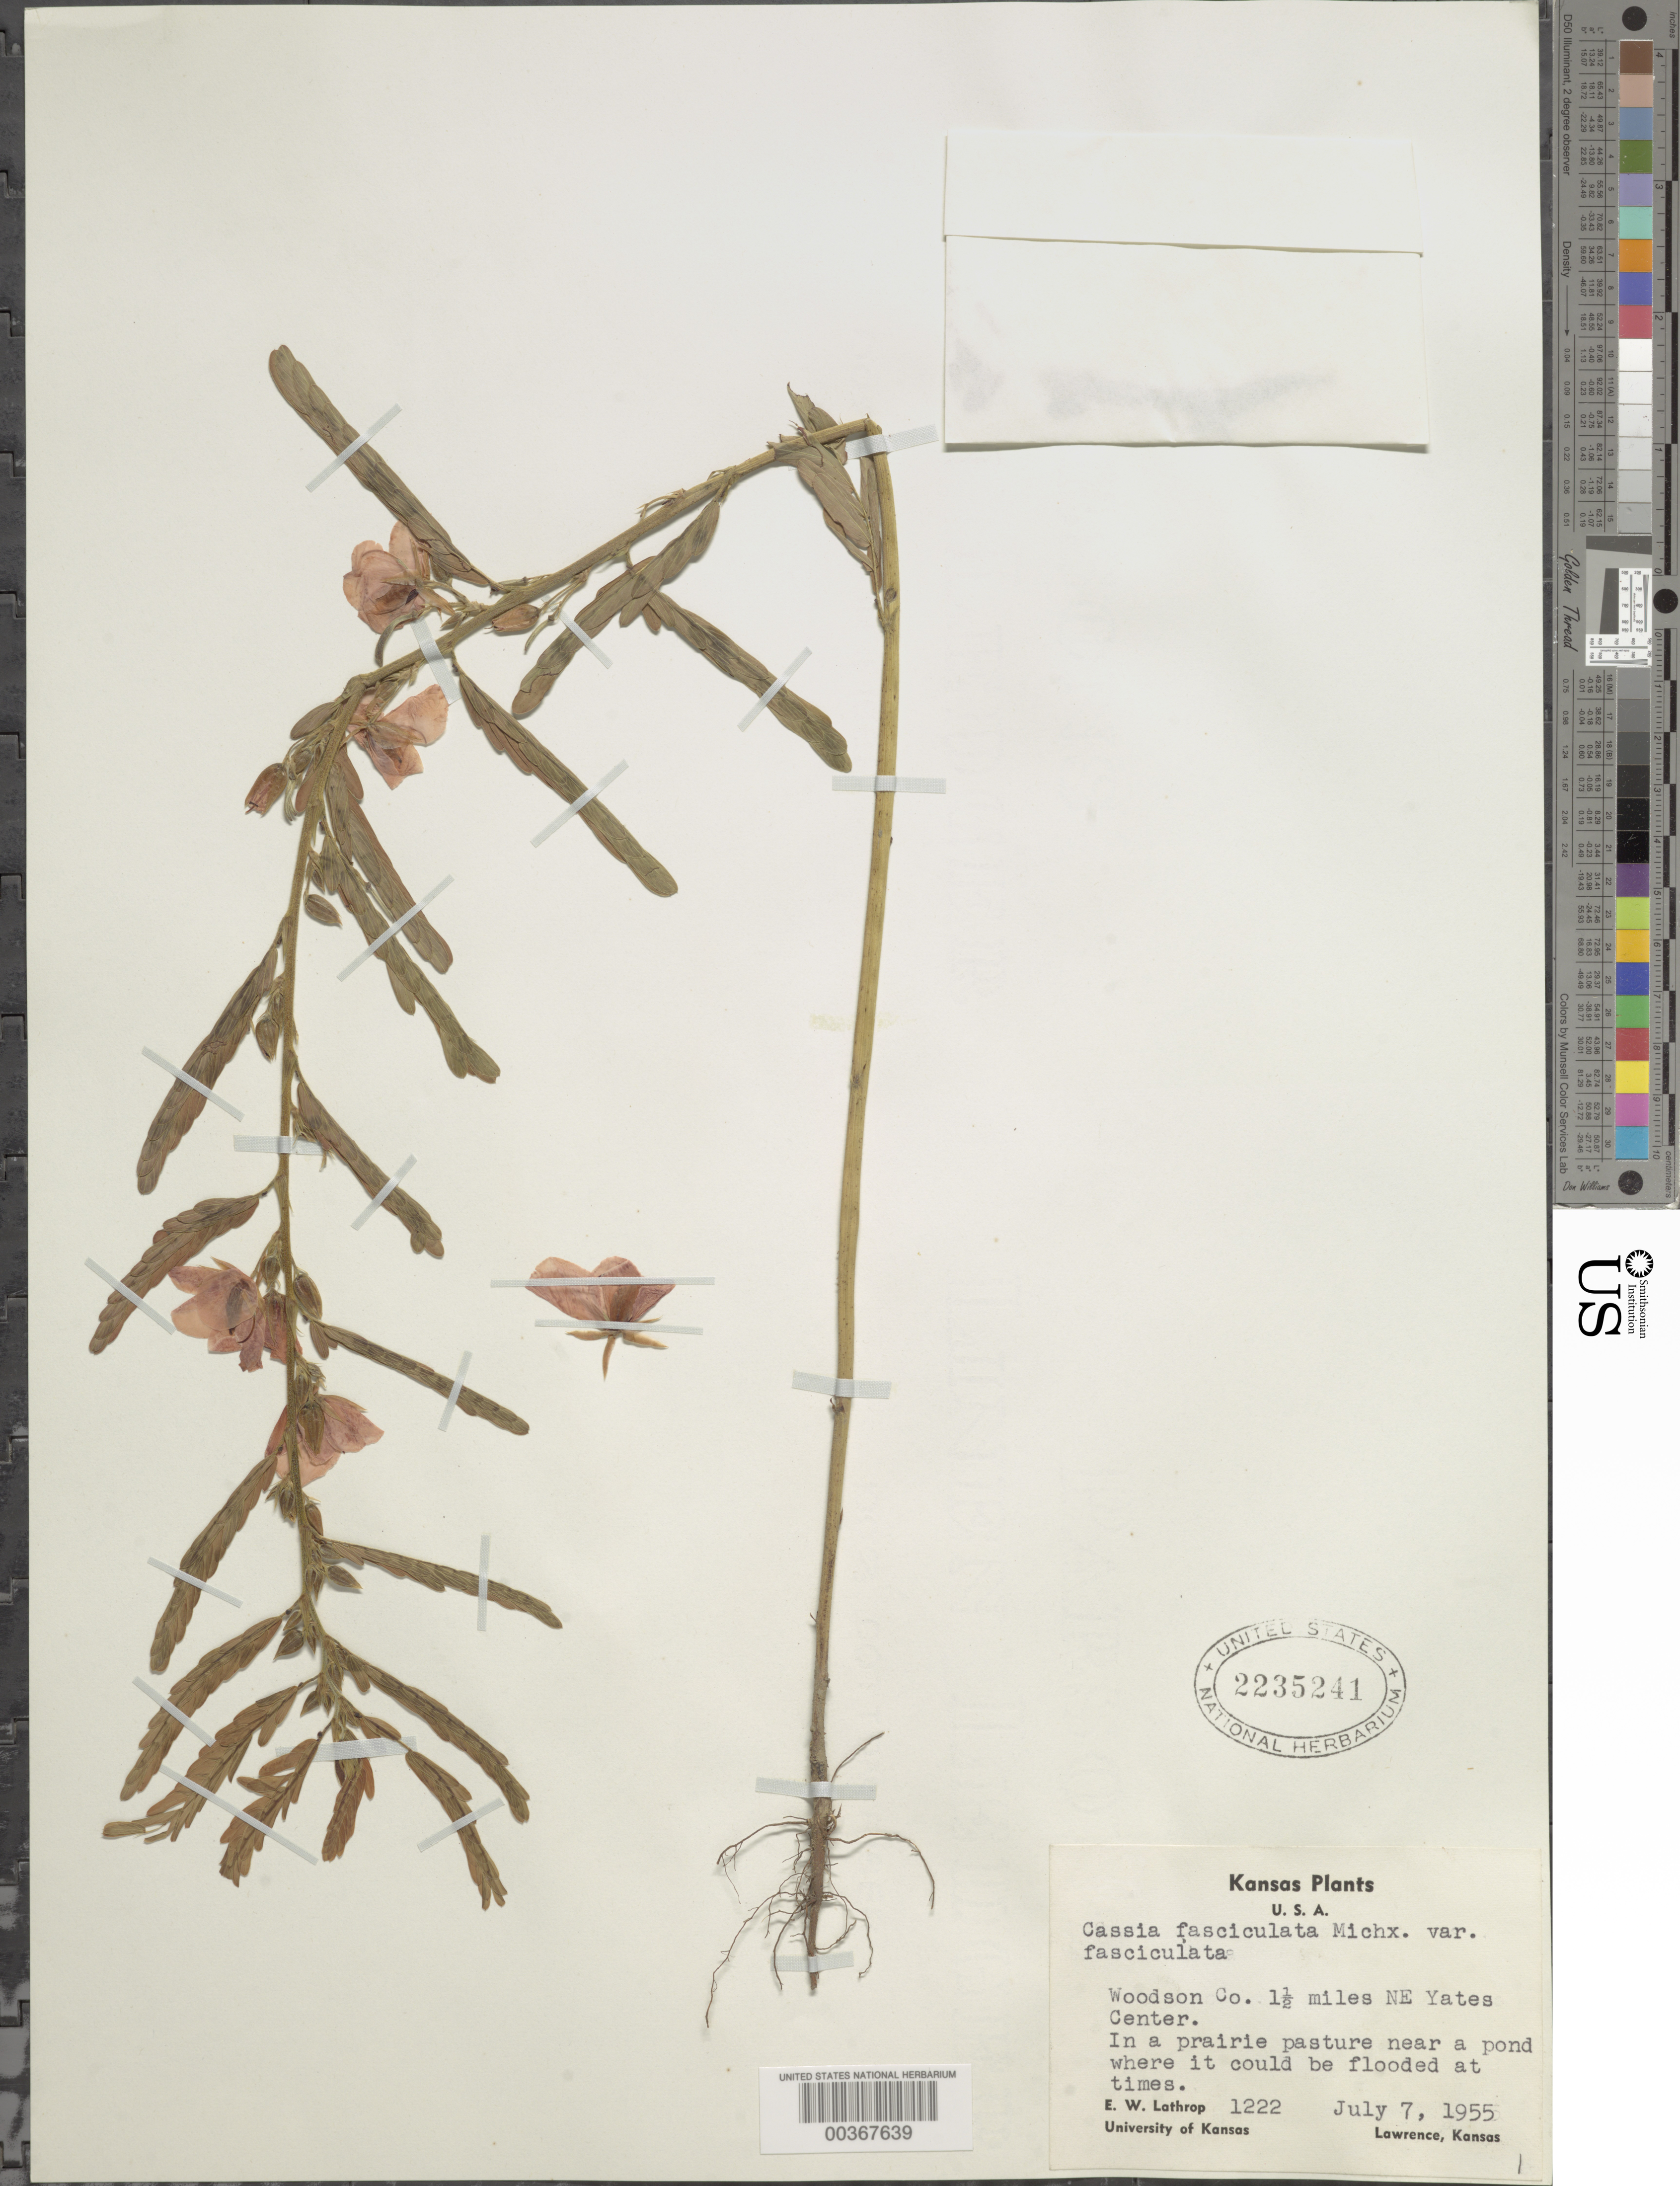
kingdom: Plantae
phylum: Tracheophyta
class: Magnoliopsida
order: Fabales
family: Fabaceae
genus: Chamaecrista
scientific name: Chamaecrista fasciculata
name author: (Michx.) Greene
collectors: E. W. Lathrop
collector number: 1222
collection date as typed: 07 Jul 1955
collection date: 1955-07-07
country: United States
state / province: Kansas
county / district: Woodson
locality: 1.5 mi ne yates center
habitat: In a prairie pasture near a pond where it could be flooded at times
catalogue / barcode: US 2235241